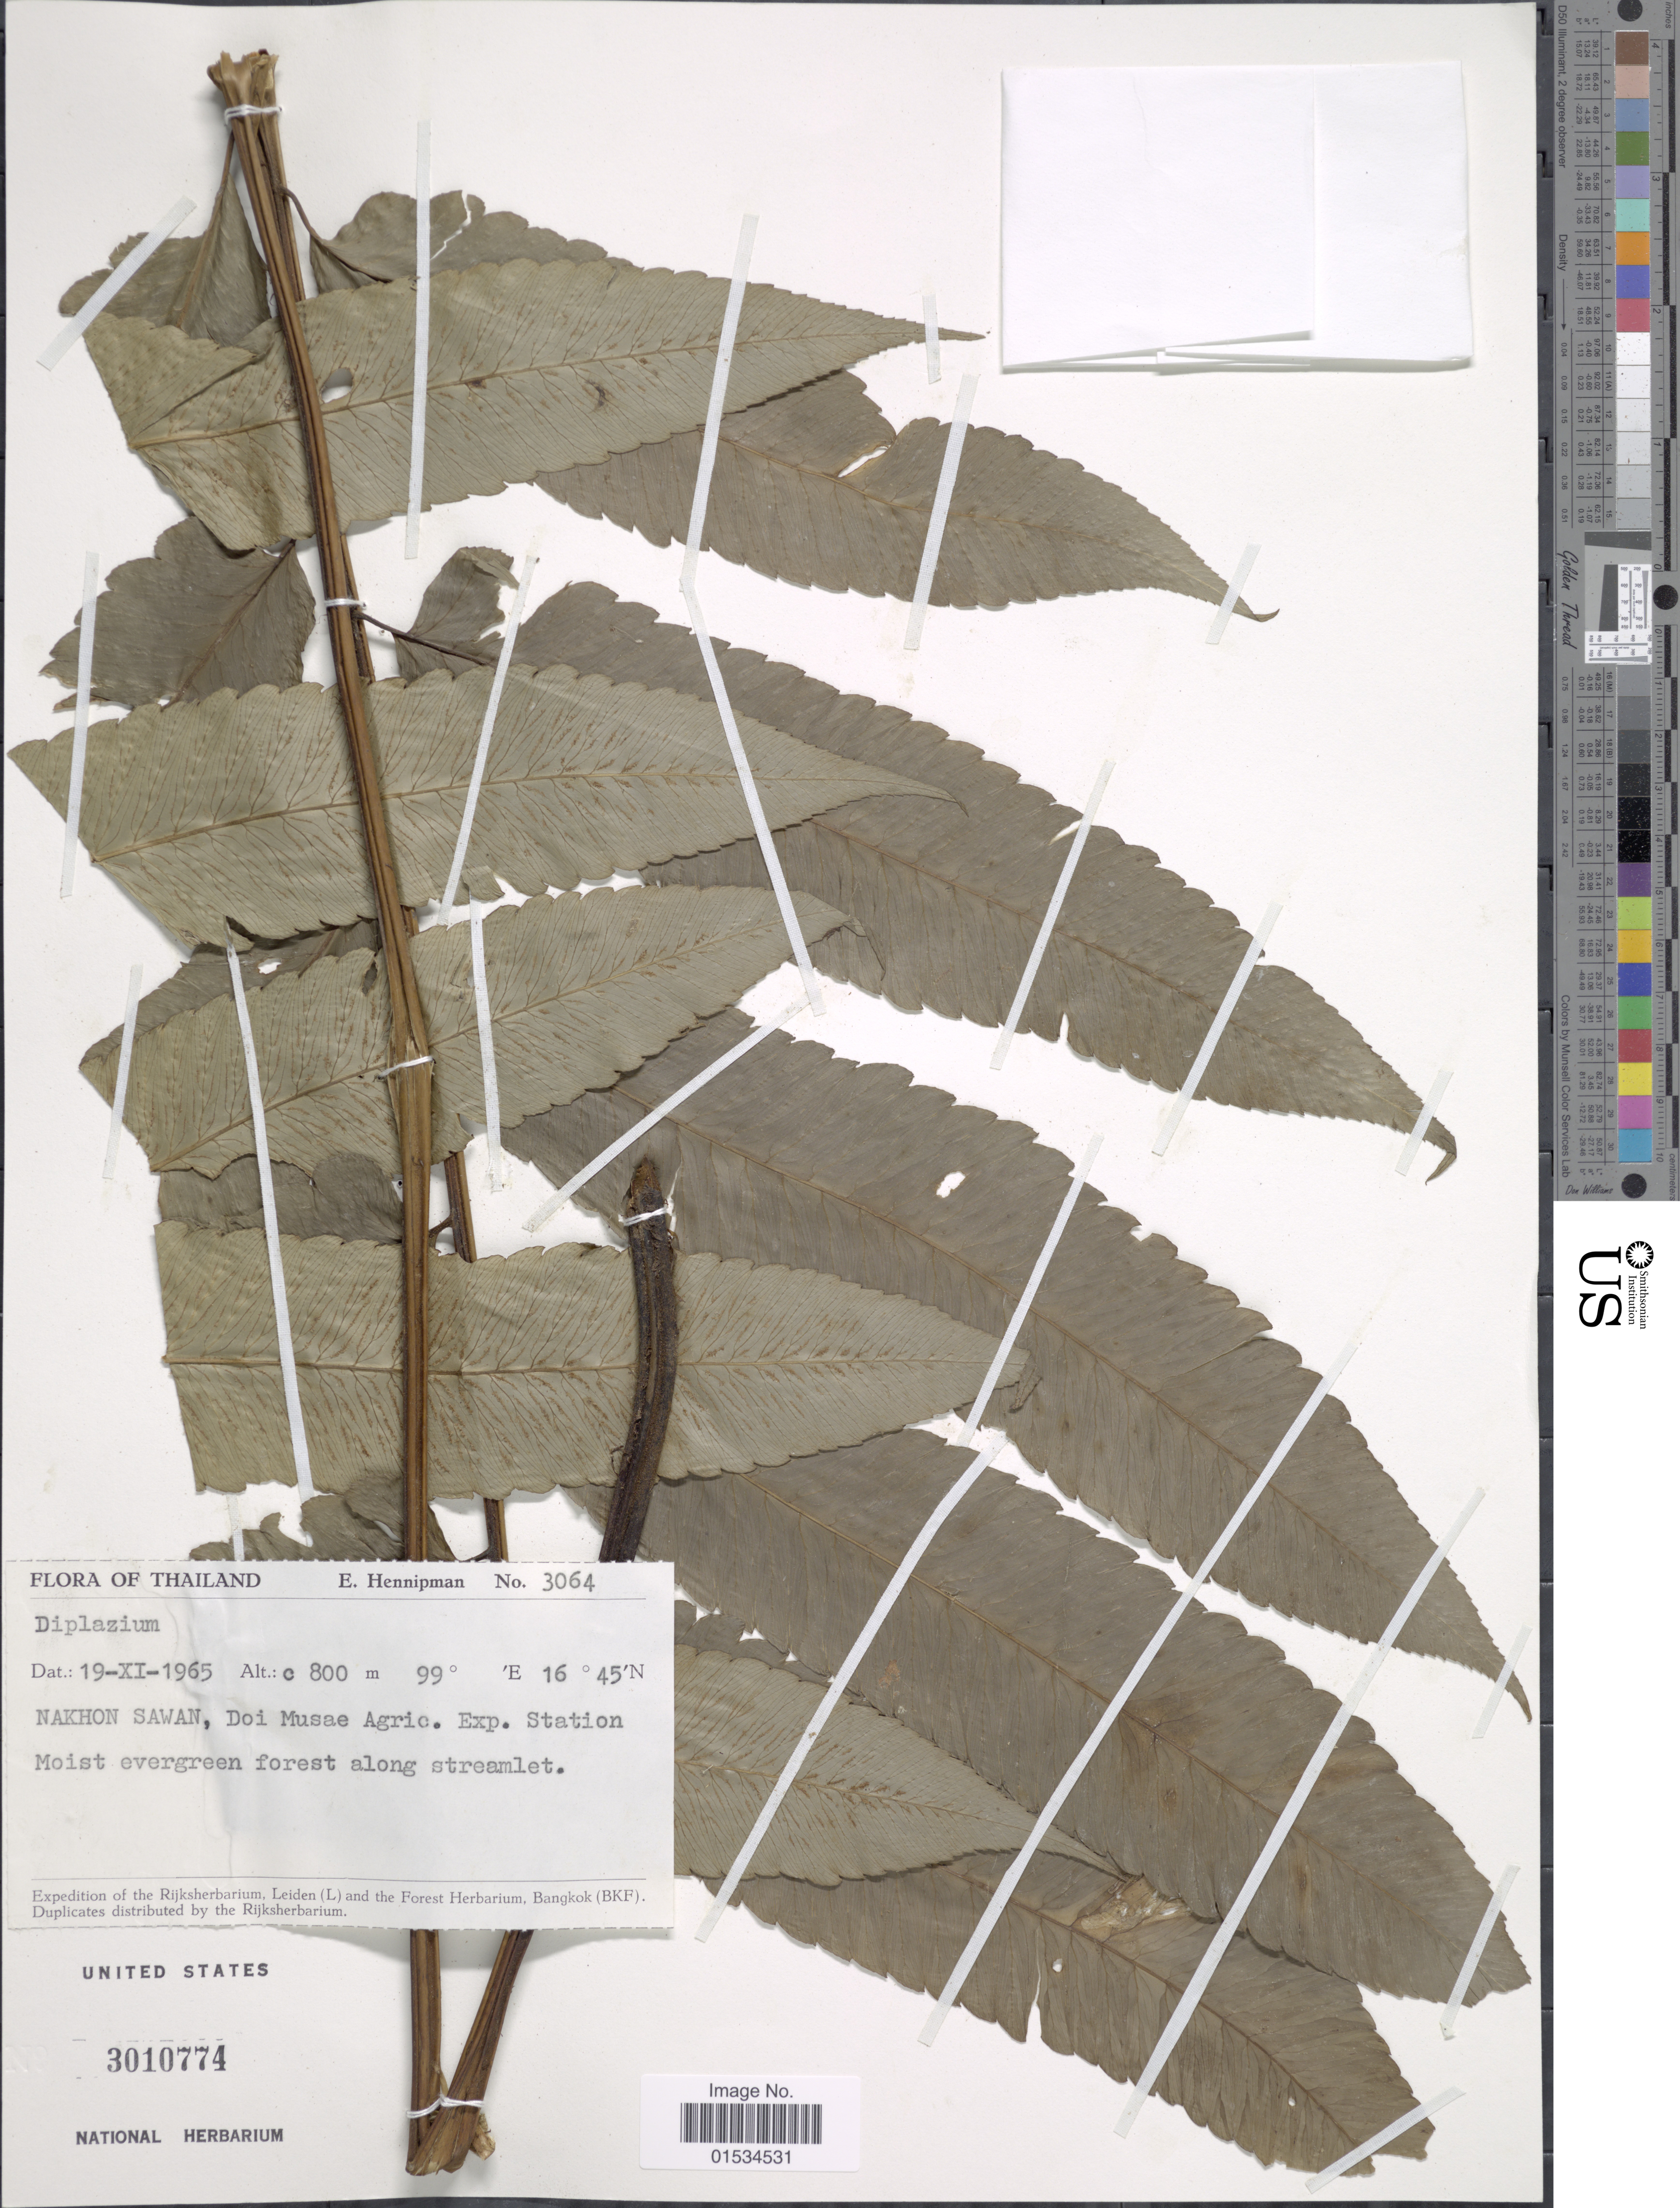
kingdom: Plantae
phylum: Tracheophyta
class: Polypodiopsida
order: Polypodiales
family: Athyriaceae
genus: Diplazium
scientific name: Diplazium sp.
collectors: E. Hennipman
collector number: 3064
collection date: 1965-11-19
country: Thailand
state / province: Nakhon Sawan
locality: Doi Musae Agric. Exp. Station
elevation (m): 800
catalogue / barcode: US 3010774